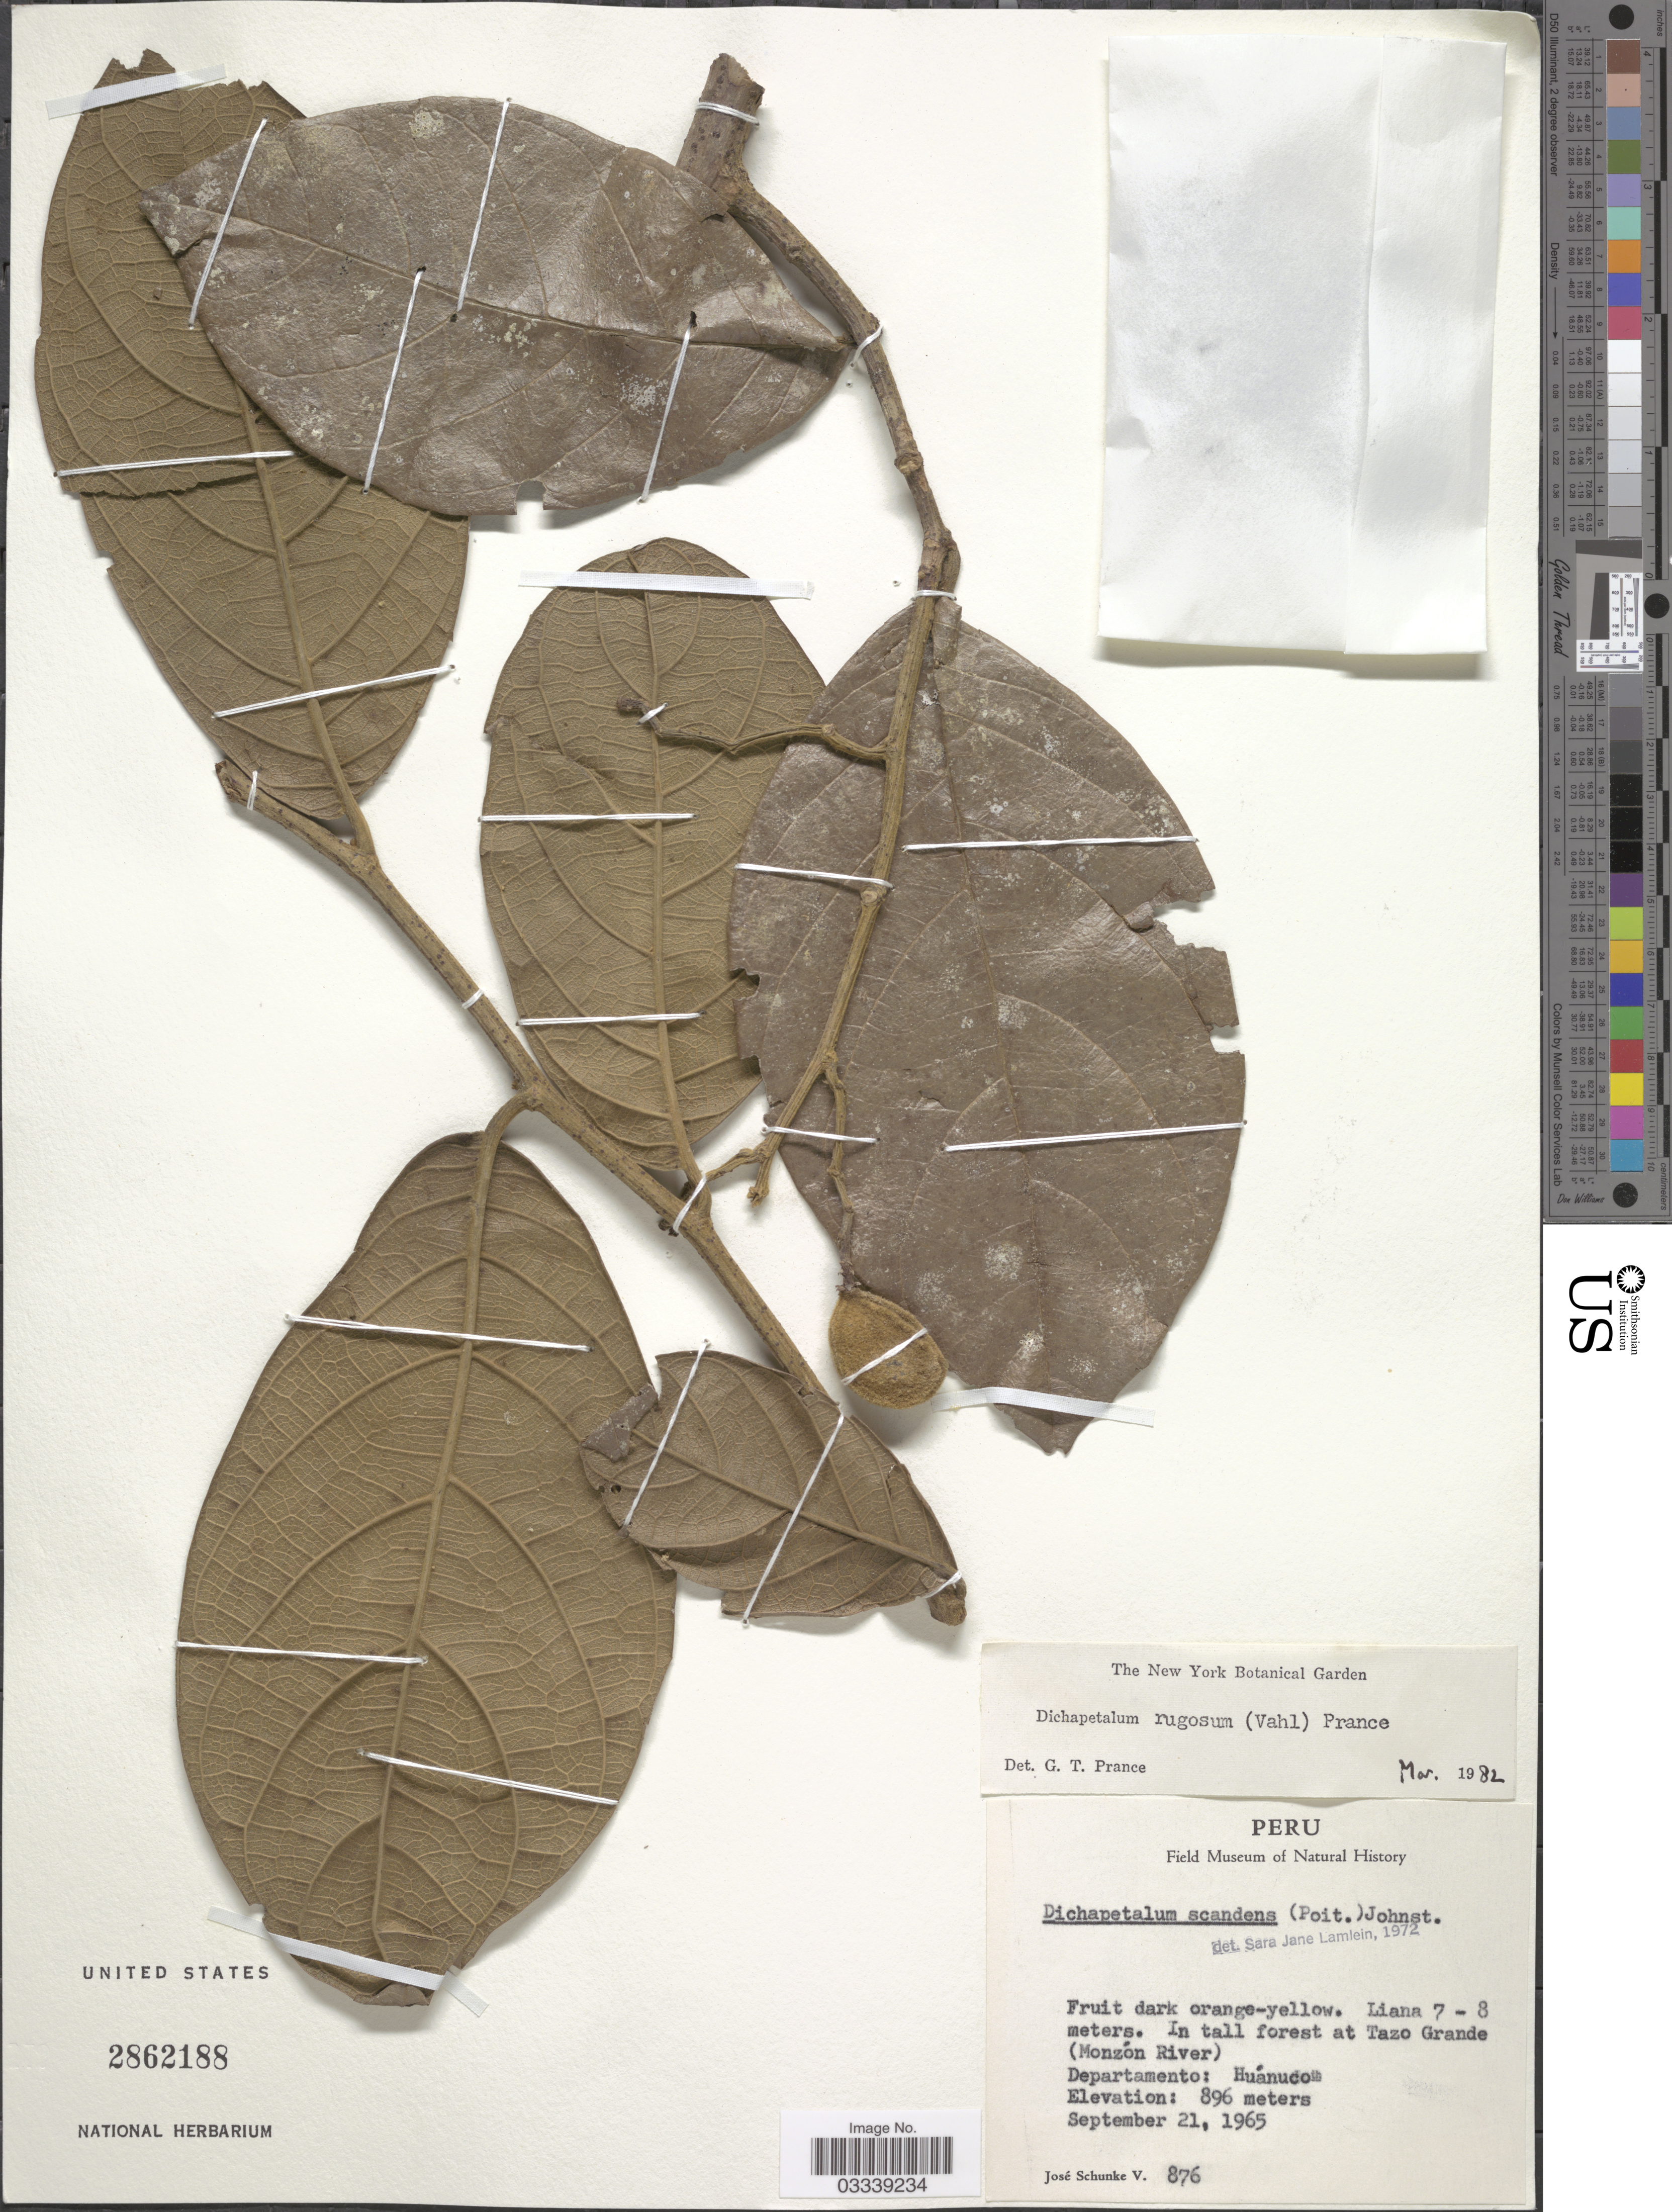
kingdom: Plantae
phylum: Tracheophyta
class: Magnoliopsida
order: Malpighiales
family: Dichapetalaceae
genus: Dichapetalum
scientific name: Dichapetalum rugosum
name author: (Vahl) Prance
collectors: J. Schunke Vigo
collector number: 876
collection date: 1965-09-21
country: Peru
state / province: Huánuco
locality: In tall forest at Tazo Grande (Monzón River) Departamento: Huánuco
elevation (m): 896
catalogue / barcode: US 2862188